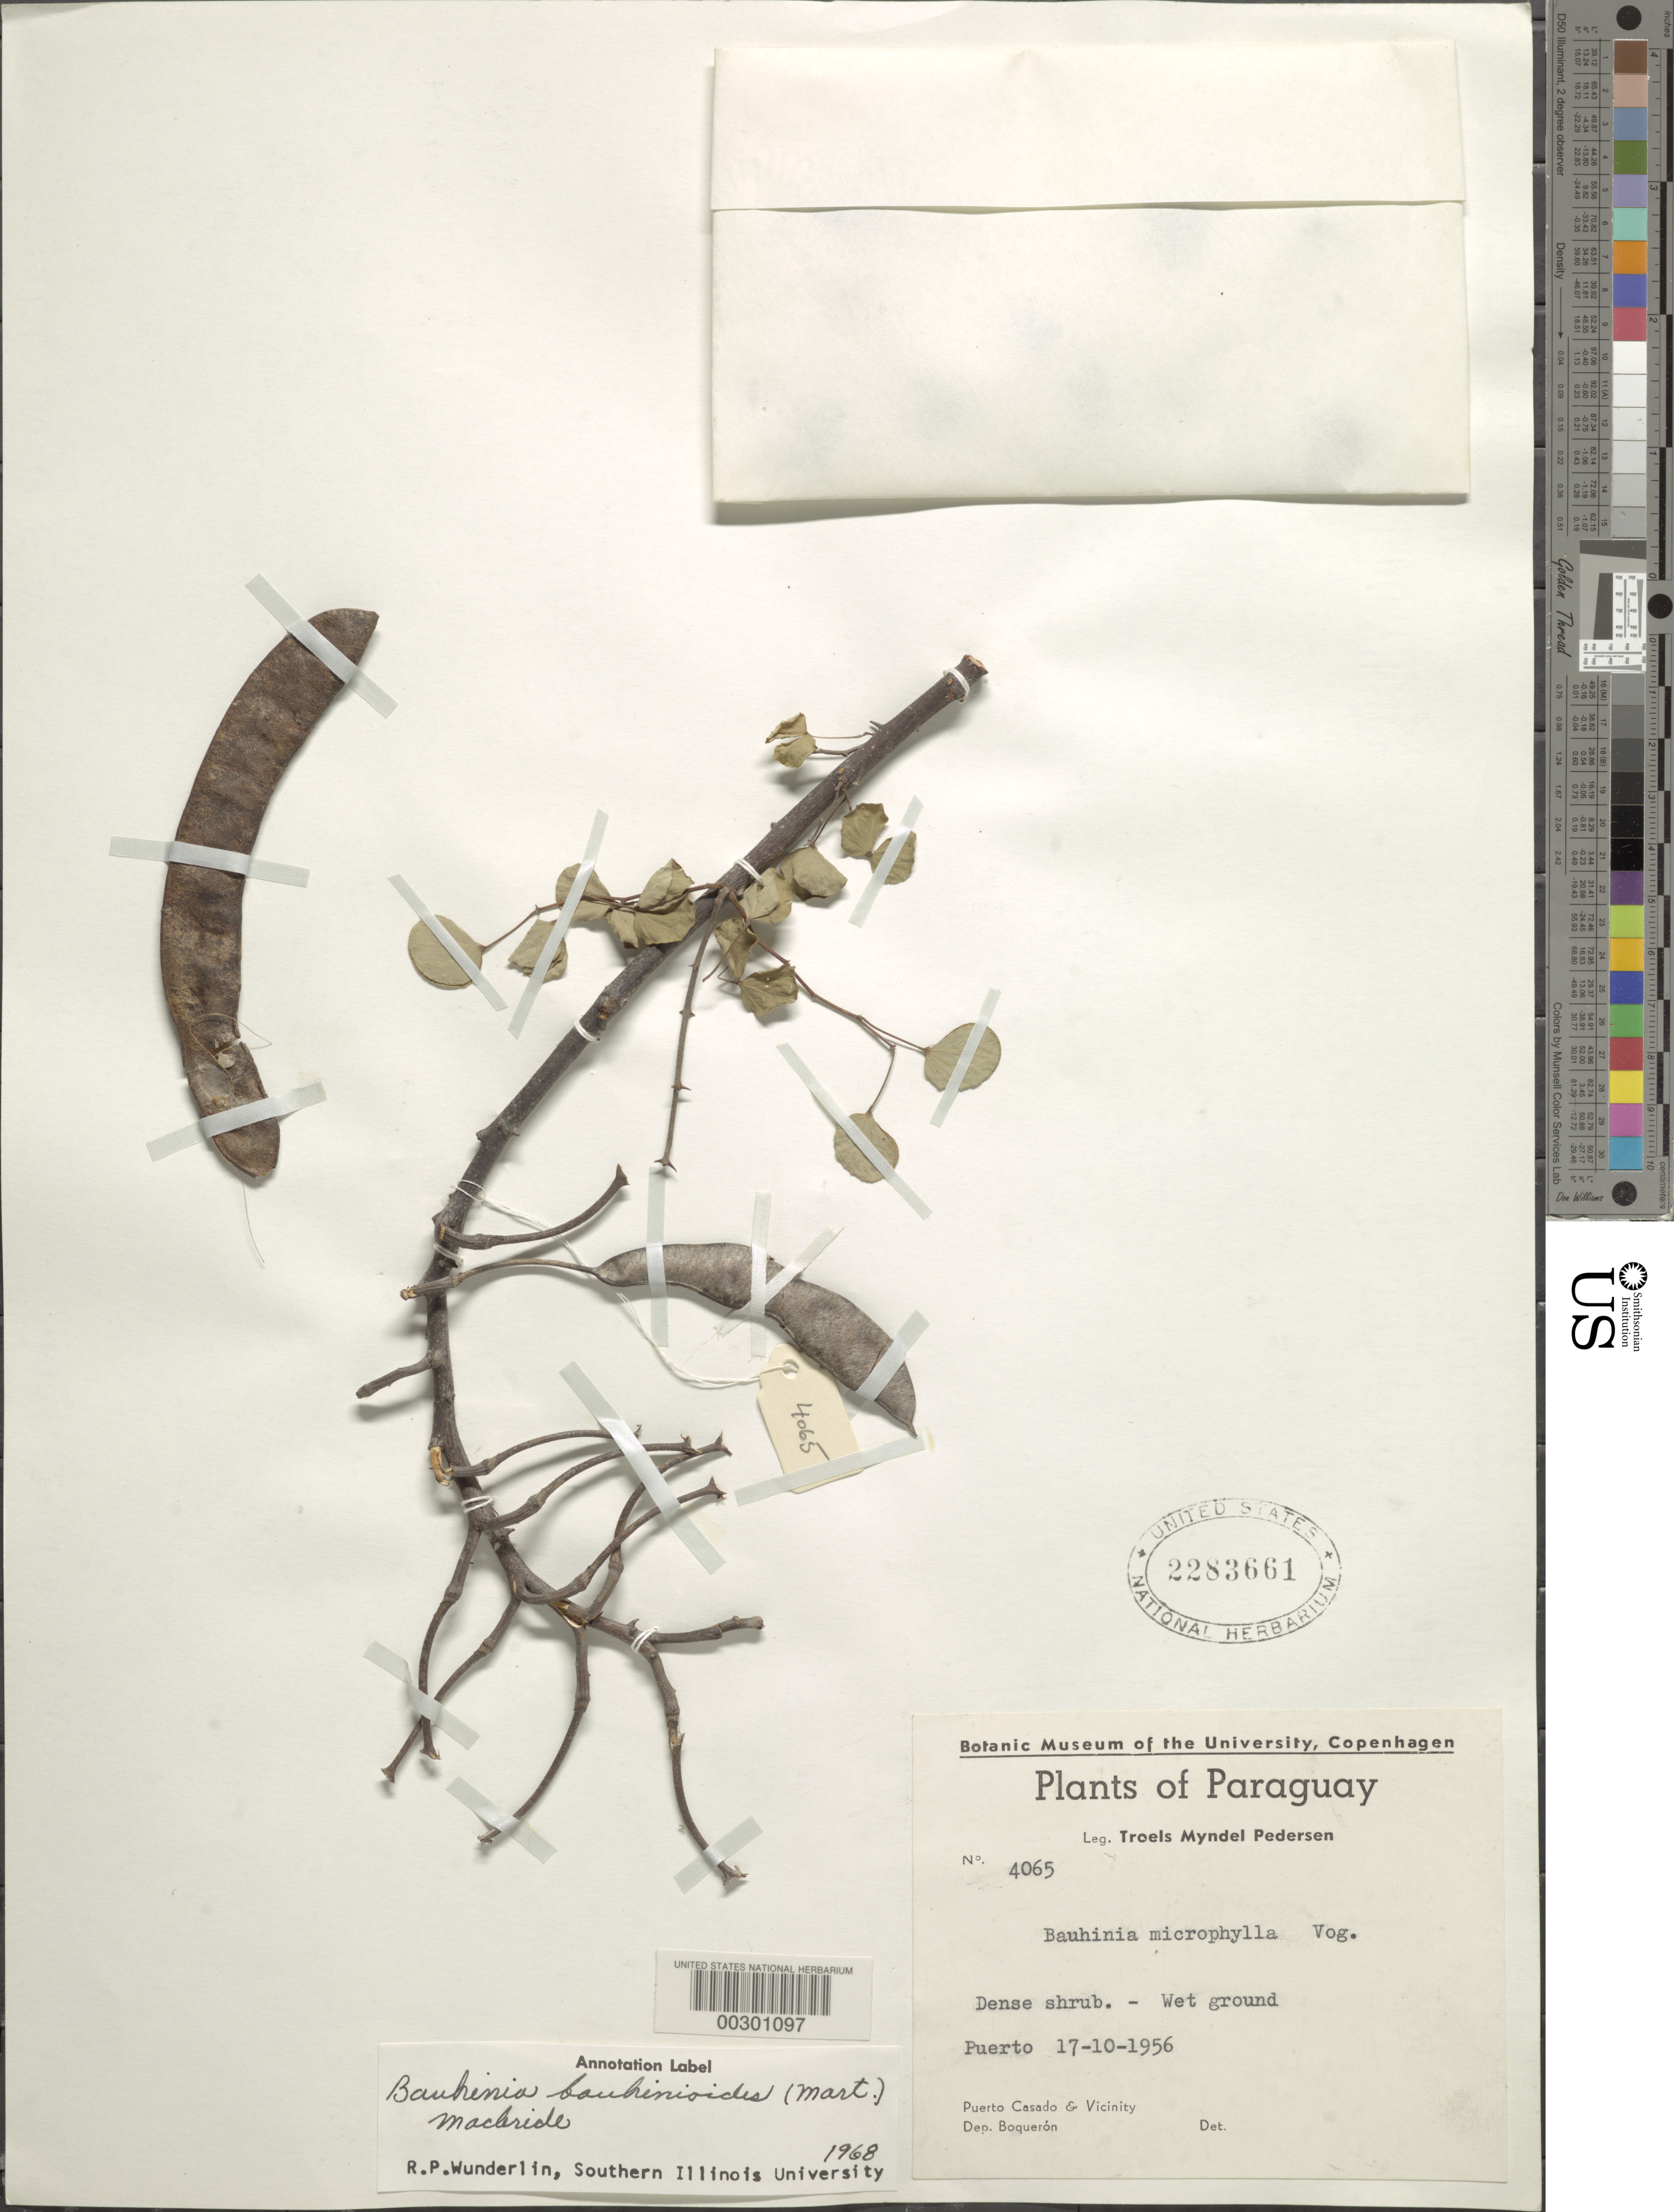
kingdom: Plantae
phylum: Tracheophyta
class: Magnoliopsida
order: Fabales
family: Fabaceae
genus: Bauhinia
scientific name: Bauhinia bauhinioides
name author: (Mart.) J.F. Macbr.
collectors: T. M. Pedersen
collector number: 4065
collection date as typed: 17 Oct 1956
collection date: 1956-10-17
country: Paraguay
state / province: Boquerón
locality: Puerto casado and vicinity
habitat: Wet ground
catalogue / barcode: US 2283661